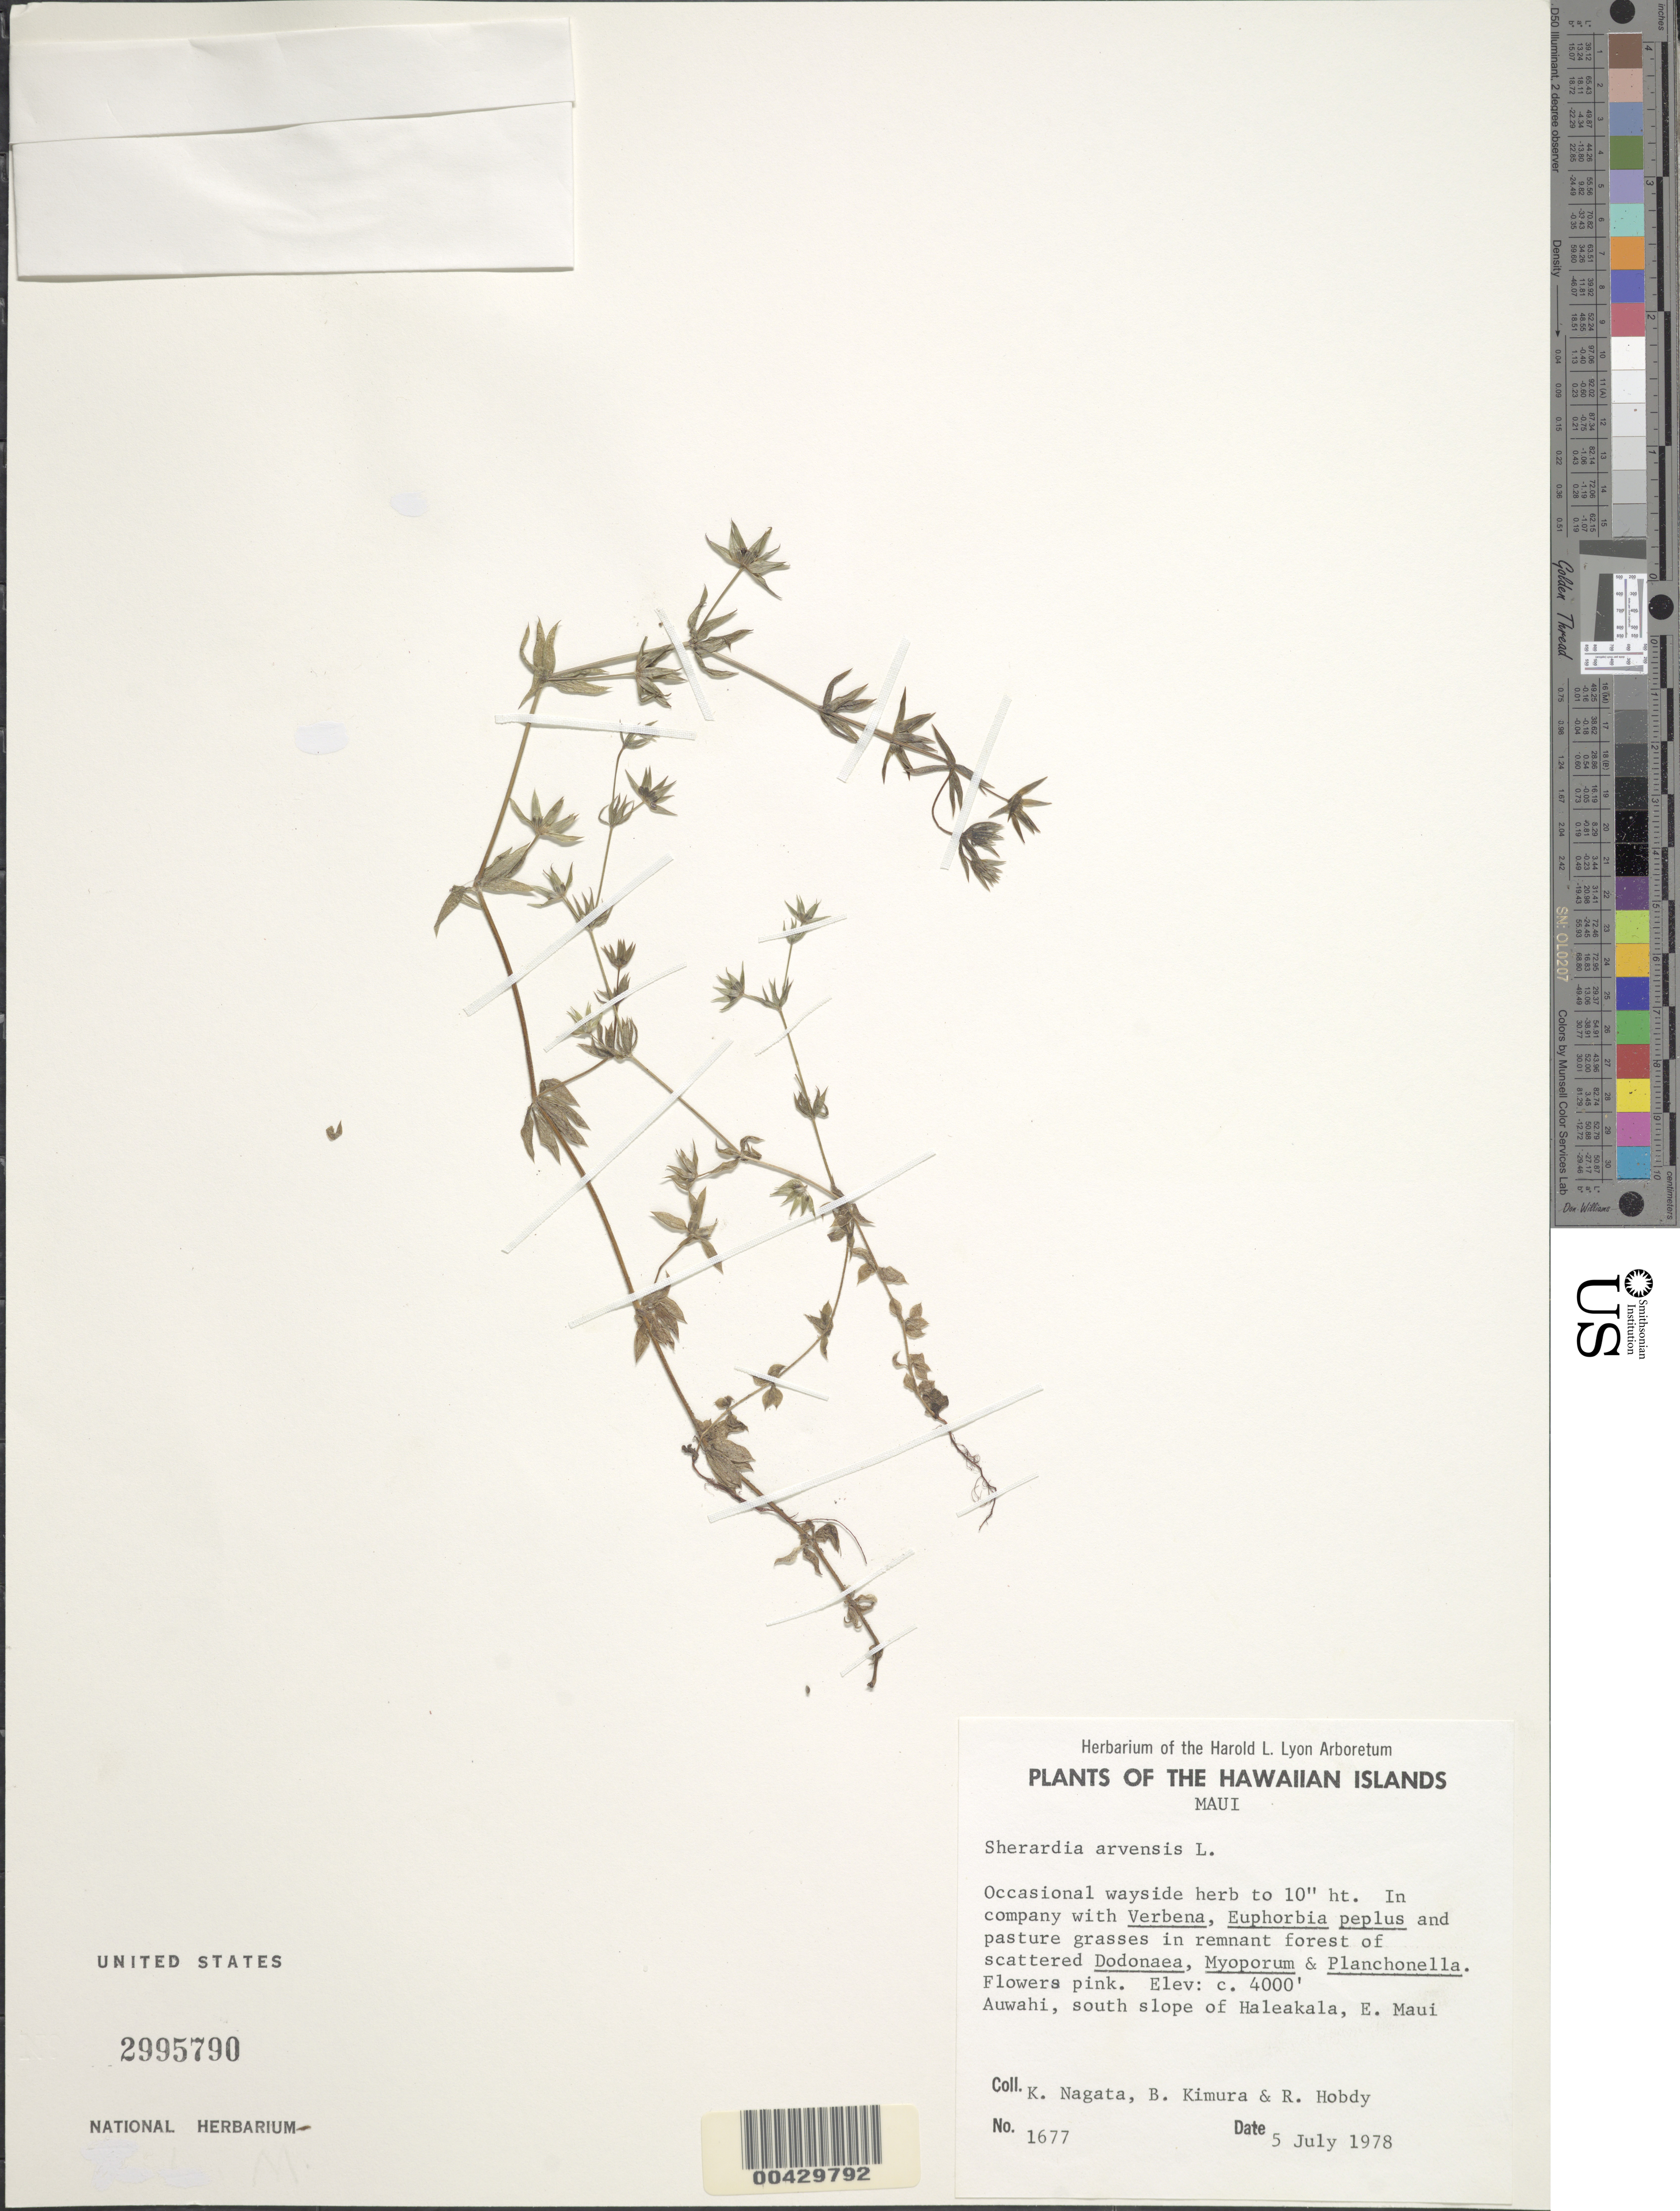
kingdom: Plantae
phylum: Tracheophyta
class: Magnoliopsida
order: Gentianales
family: Rubiaceae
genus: Sherardia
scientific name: Sherardia arvensis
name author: L.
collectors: K. Nagata, B. Kimura & R. Hobdy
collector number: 1677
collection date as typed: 5 Jul 1978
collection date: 1978-07-05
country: United States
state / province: Hawaii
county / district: Maui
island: Maui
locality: Auwahi, S slope of Haleakala, East Maui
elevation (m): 1219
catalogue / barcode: US 2995790